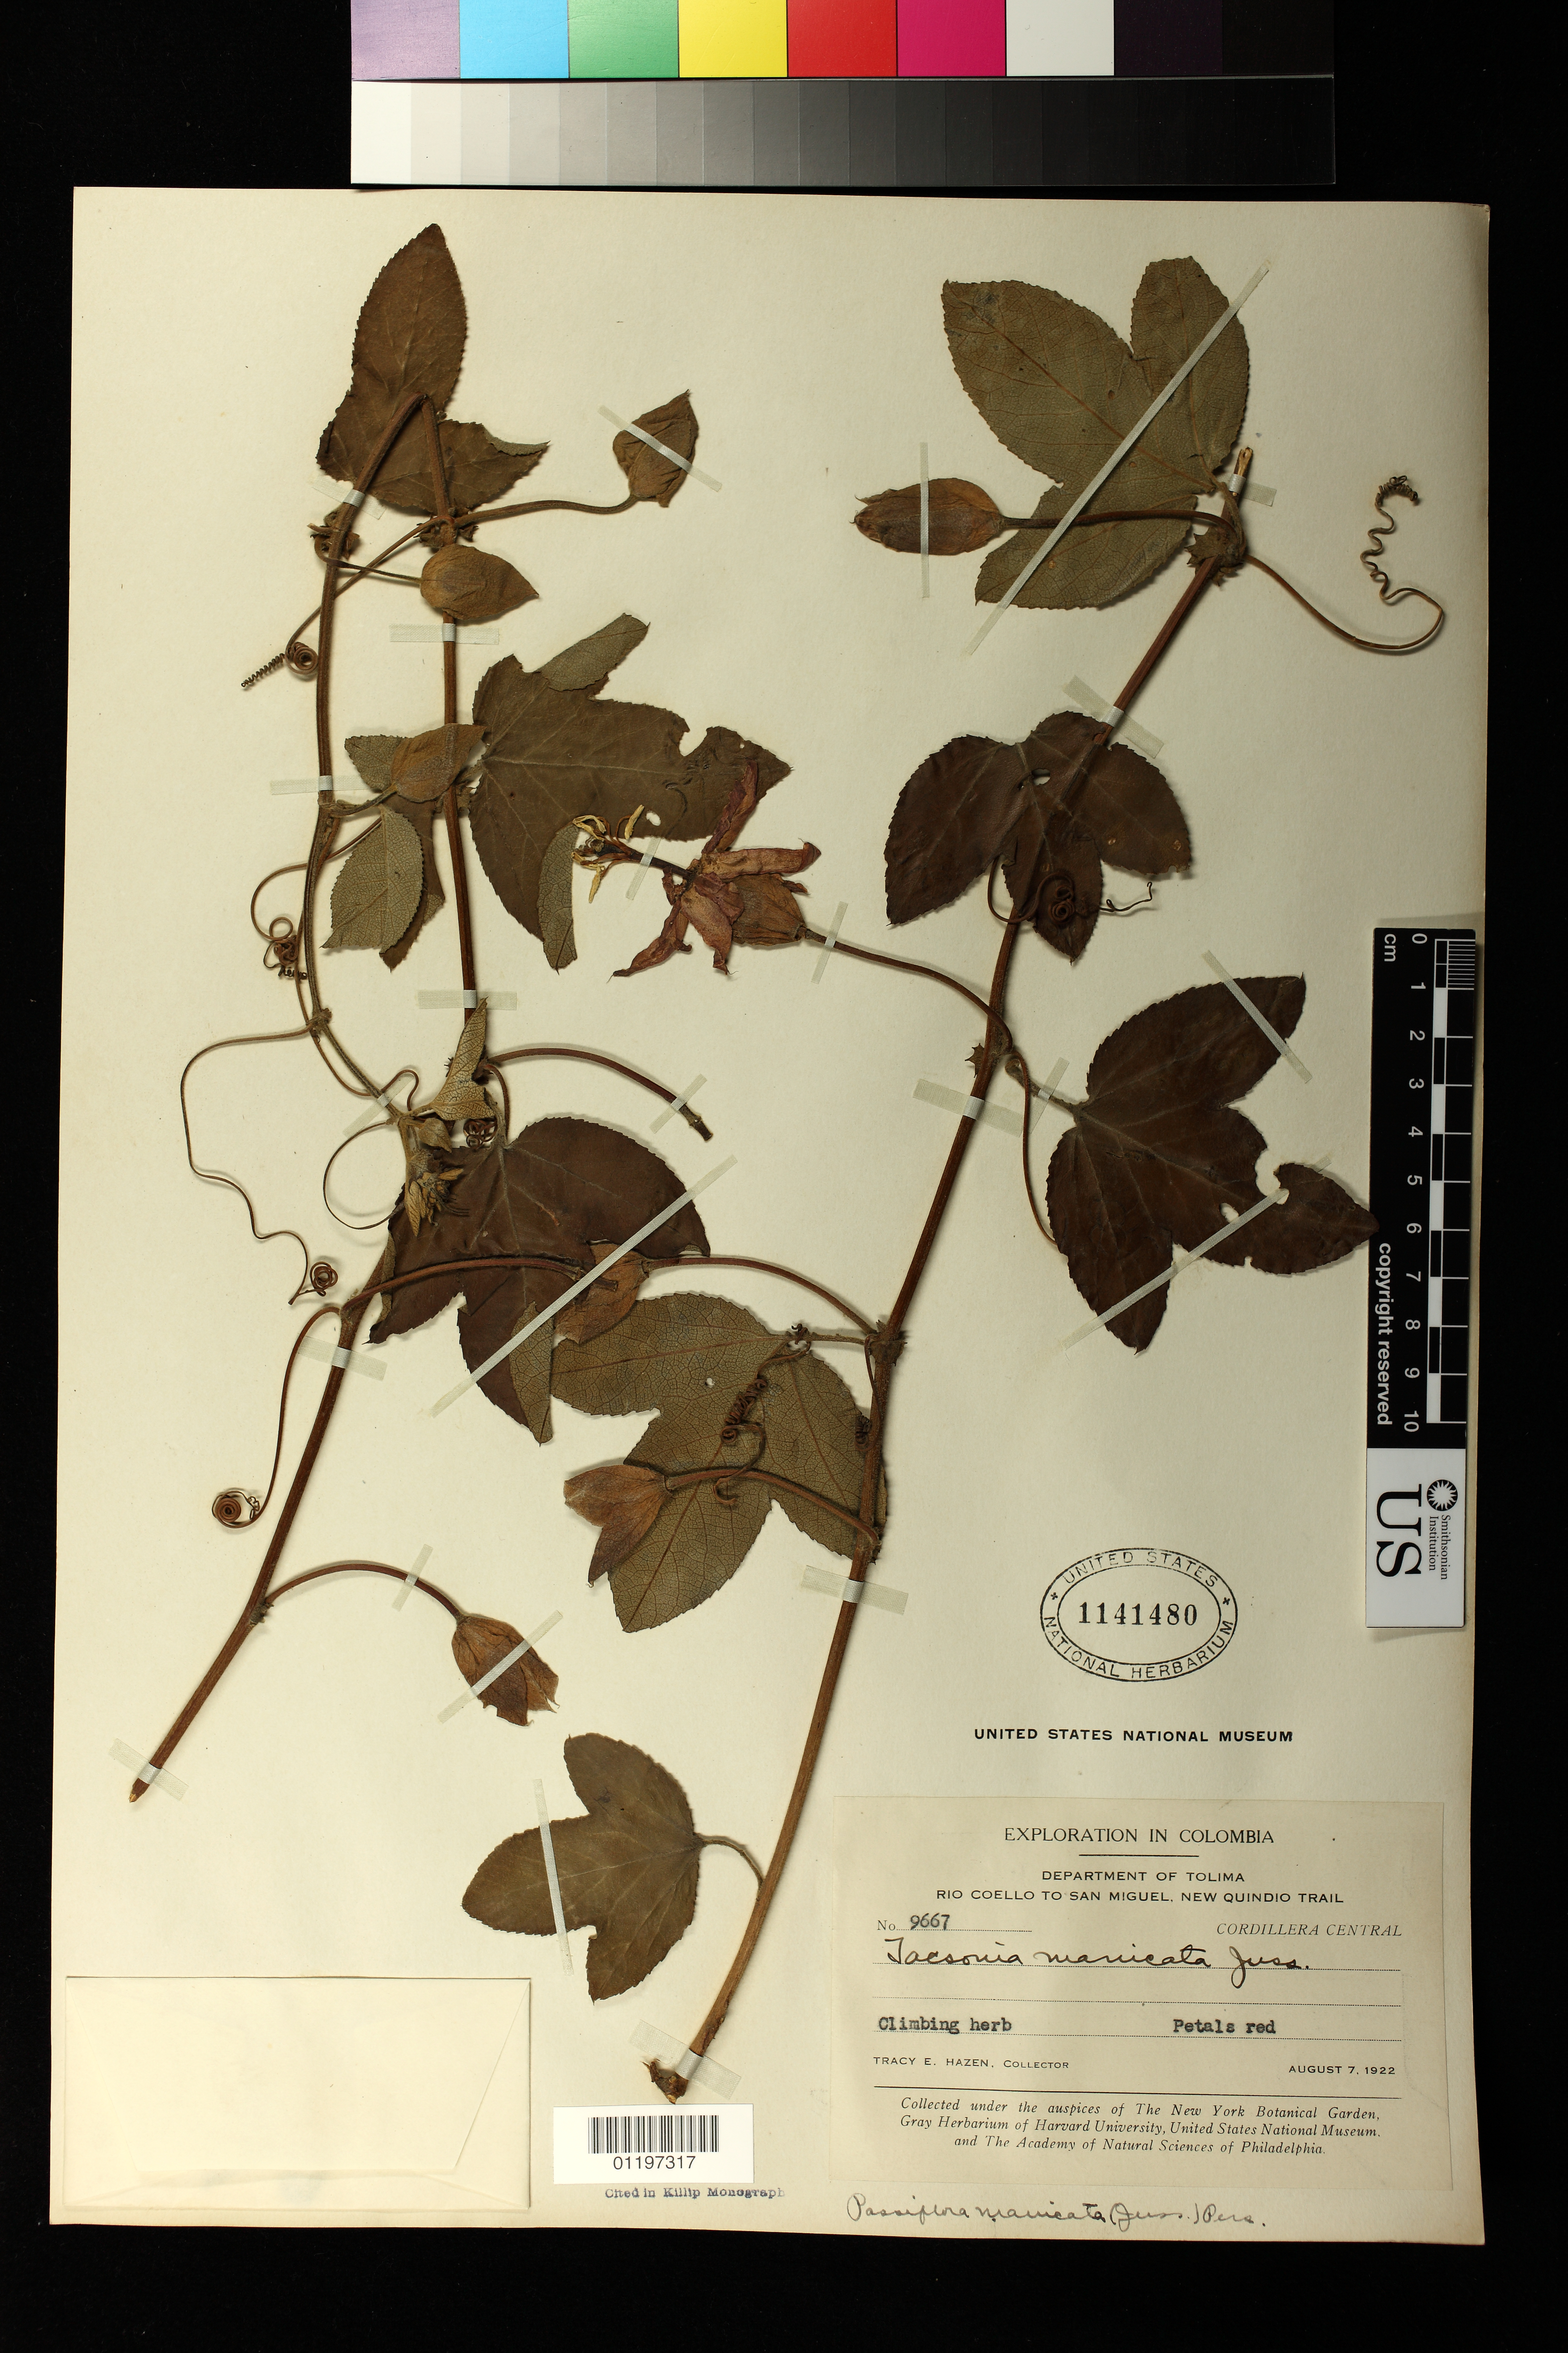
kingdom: Plantae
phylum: Tracheophyta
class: Magnoliopsida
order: Malpighiales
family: Passifloraceae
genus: Passiflora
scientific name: Passiflora manicata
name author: (Juss.) Pers.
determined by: Killip, Ellsworth P.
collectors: T. E. Hazen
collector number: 9667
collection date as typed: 07 Aug 1922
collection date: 1922-08-07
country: Colombia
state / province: Tolima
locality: Rio Coello to Sal Miguel, new Quindo Trail, Cordillera Central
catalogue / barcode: US 1141480